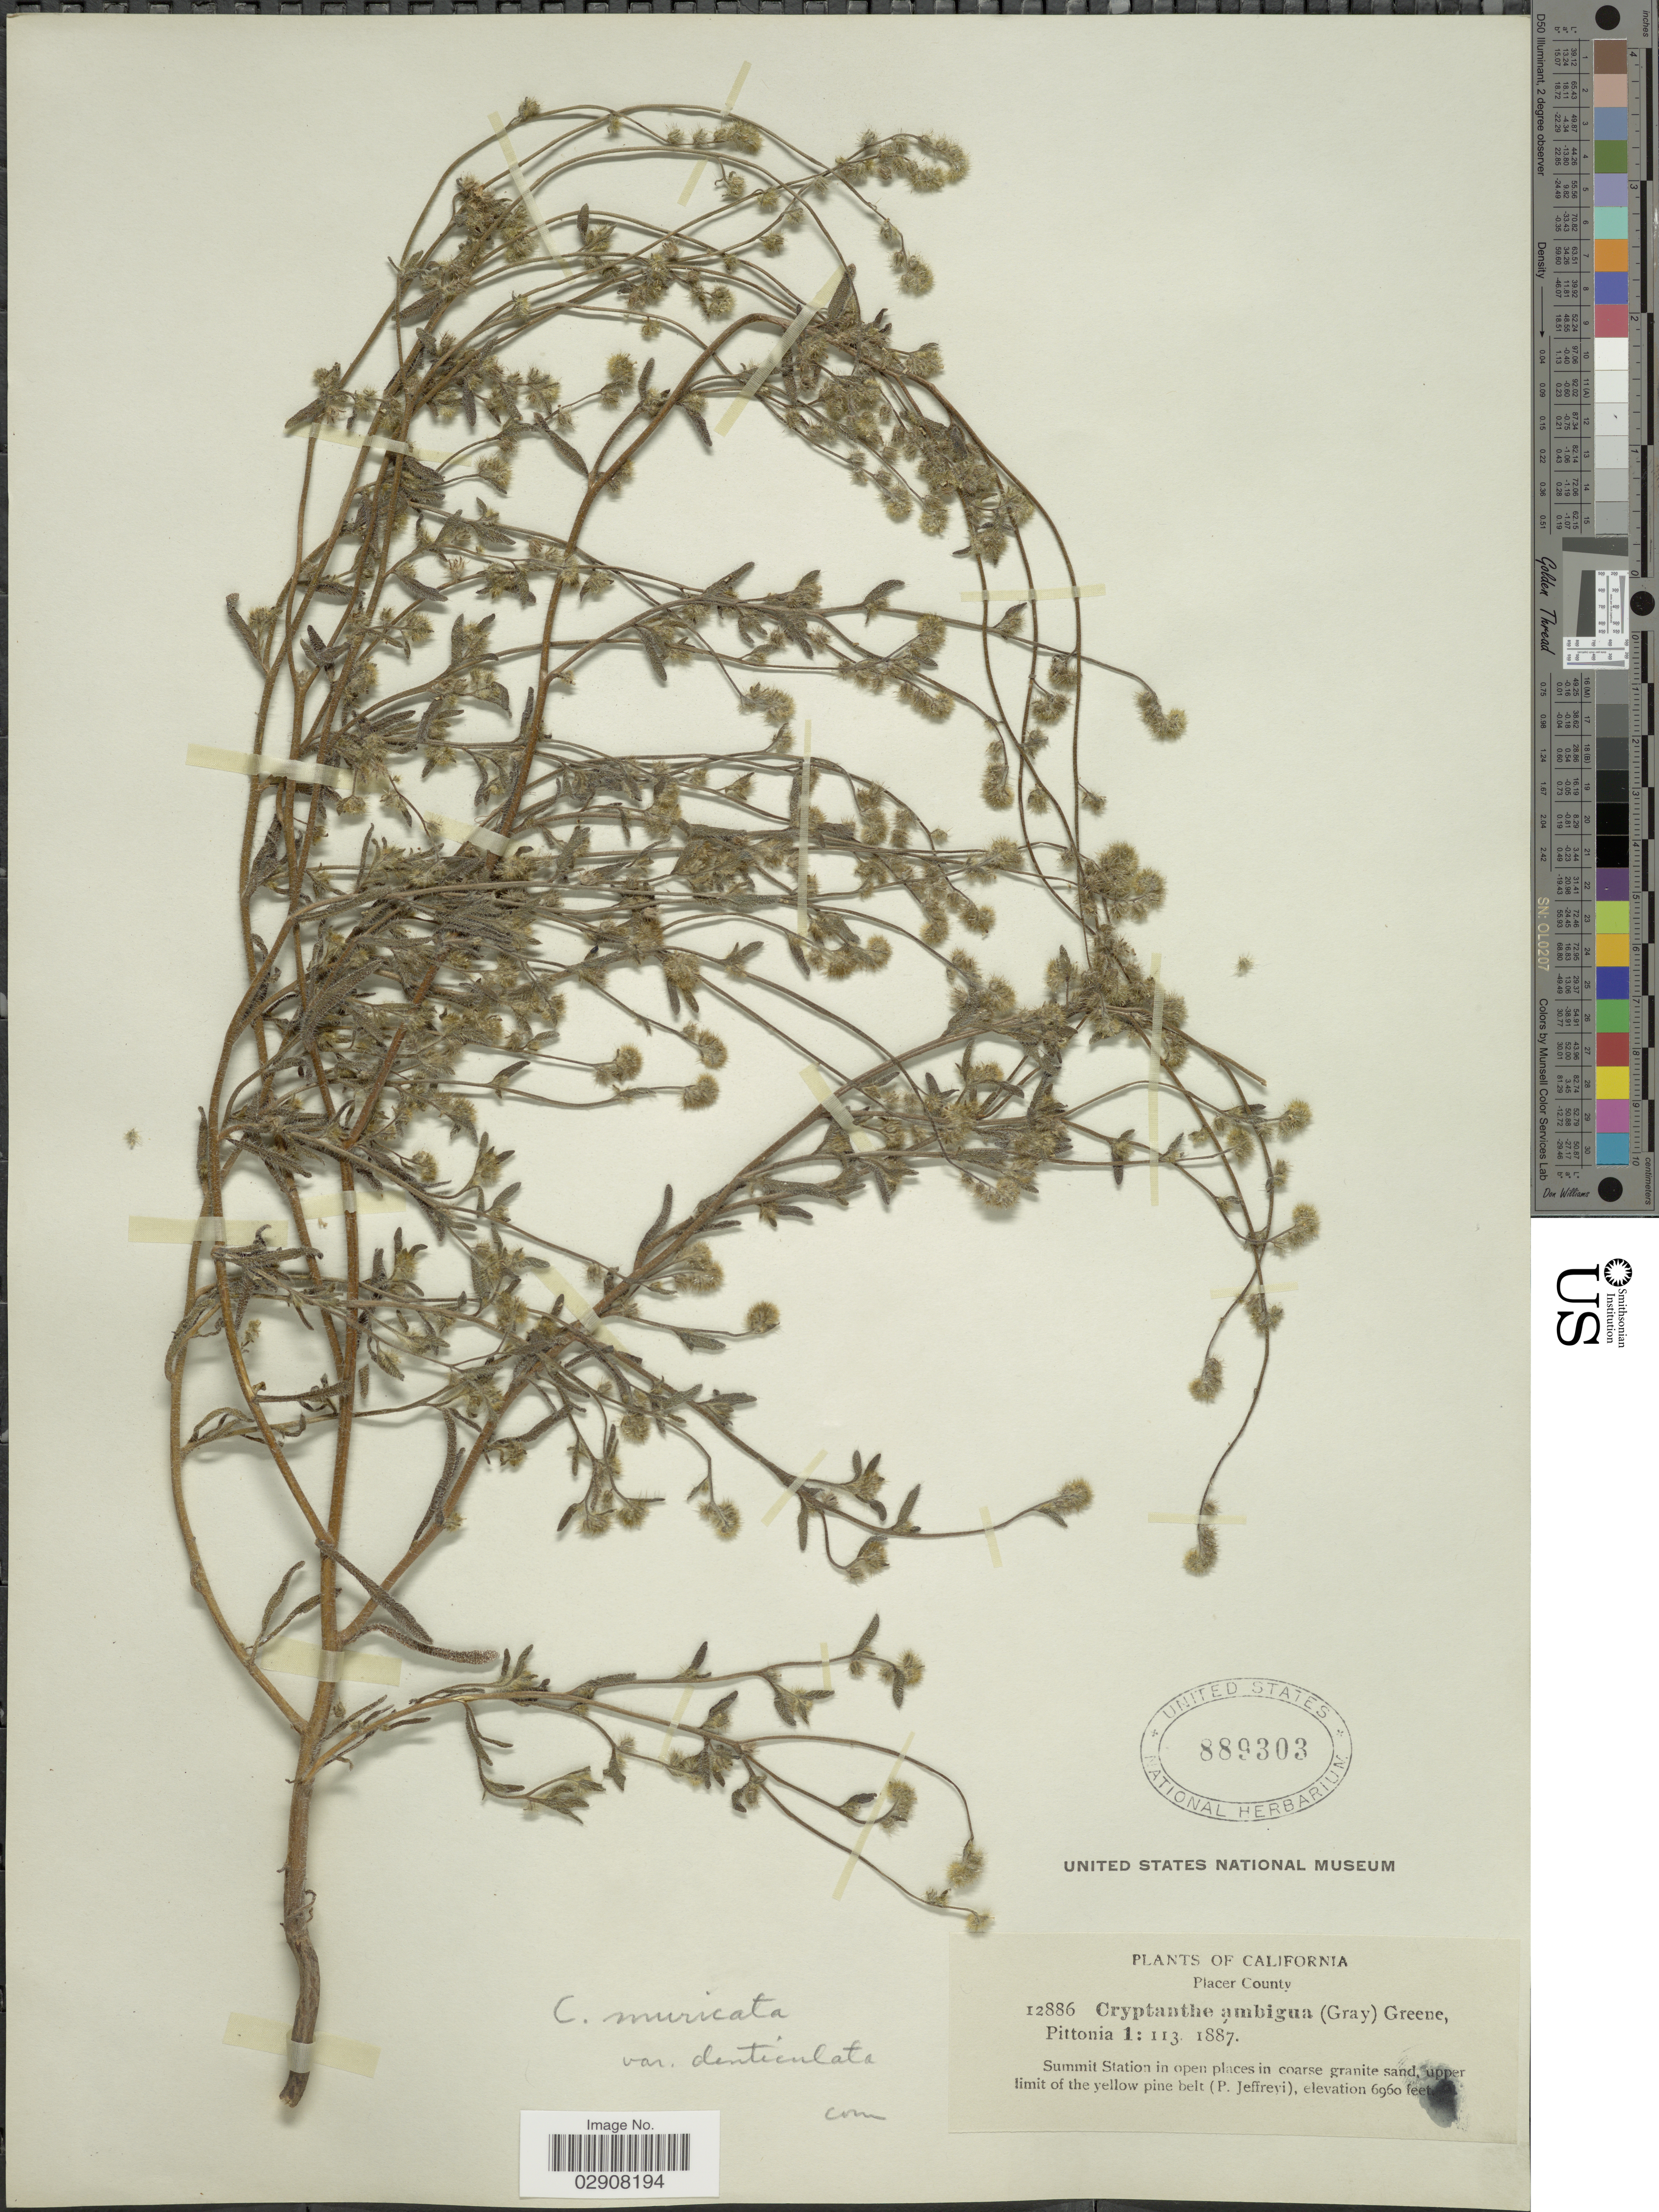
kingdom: Plantae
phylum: Tracheophyta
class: Magnoliopsida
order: Boraginales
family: Boraginaceae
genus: Cryptantha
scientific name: Cryptantha muricata var. denticulata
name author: (Greene) I.M. Johnst.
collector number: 12886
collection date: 1887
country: United States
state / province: California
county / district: Placer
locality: Placer County. Summit Station in open places in coarse granite sand, upper limit of the yellow pine belt (P. Jeffreyi).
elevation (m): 2121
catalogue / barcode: US 889303